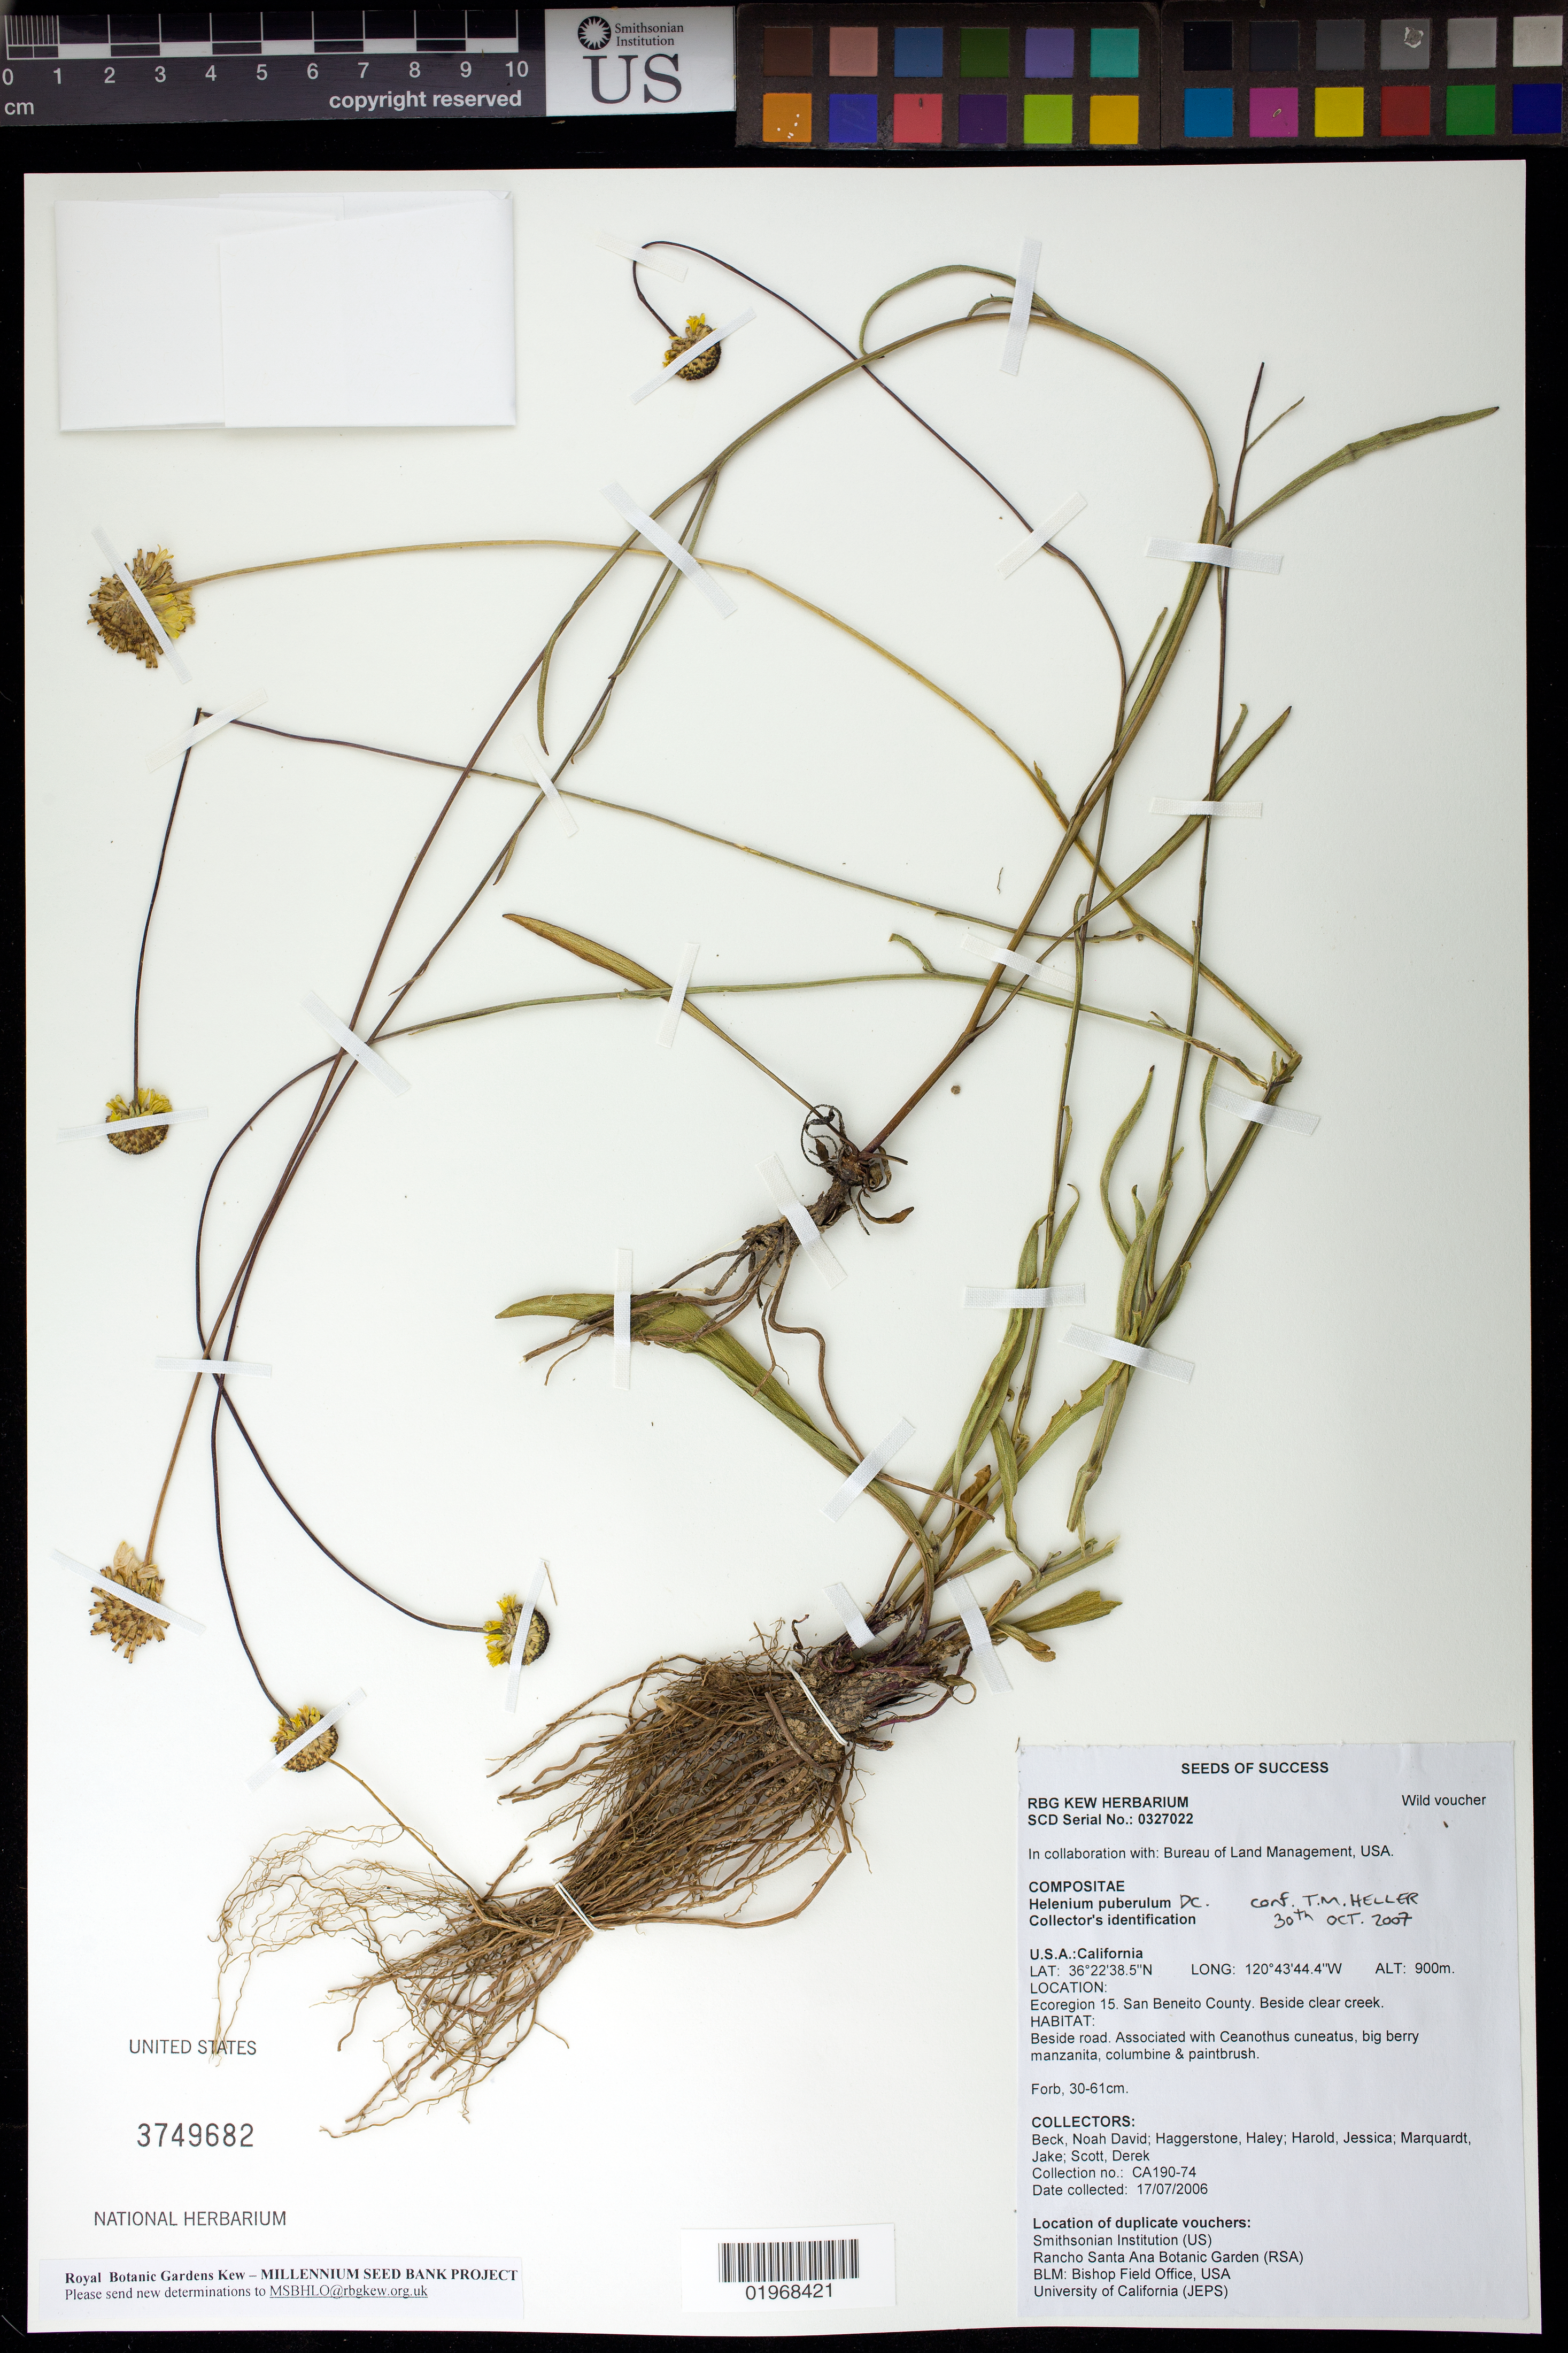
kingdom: Plantae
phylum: Tracheophyta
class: Magnoliopsida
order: Asterales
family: Asteraceae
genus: Helenium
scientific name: Helenium puberulum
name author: DC.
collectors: N. Beck, -. Haley, J. Harold, J. Marquardt & D. Scott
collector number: CA190-74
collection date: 2006-07-17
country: United States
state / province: California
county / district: San Benito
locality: Beside Clear Creek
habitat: Beside road. With Ceanothus cuneatus, big berry manzanita, columbine and paintbrush.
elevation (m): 900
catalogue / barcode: US 3749682